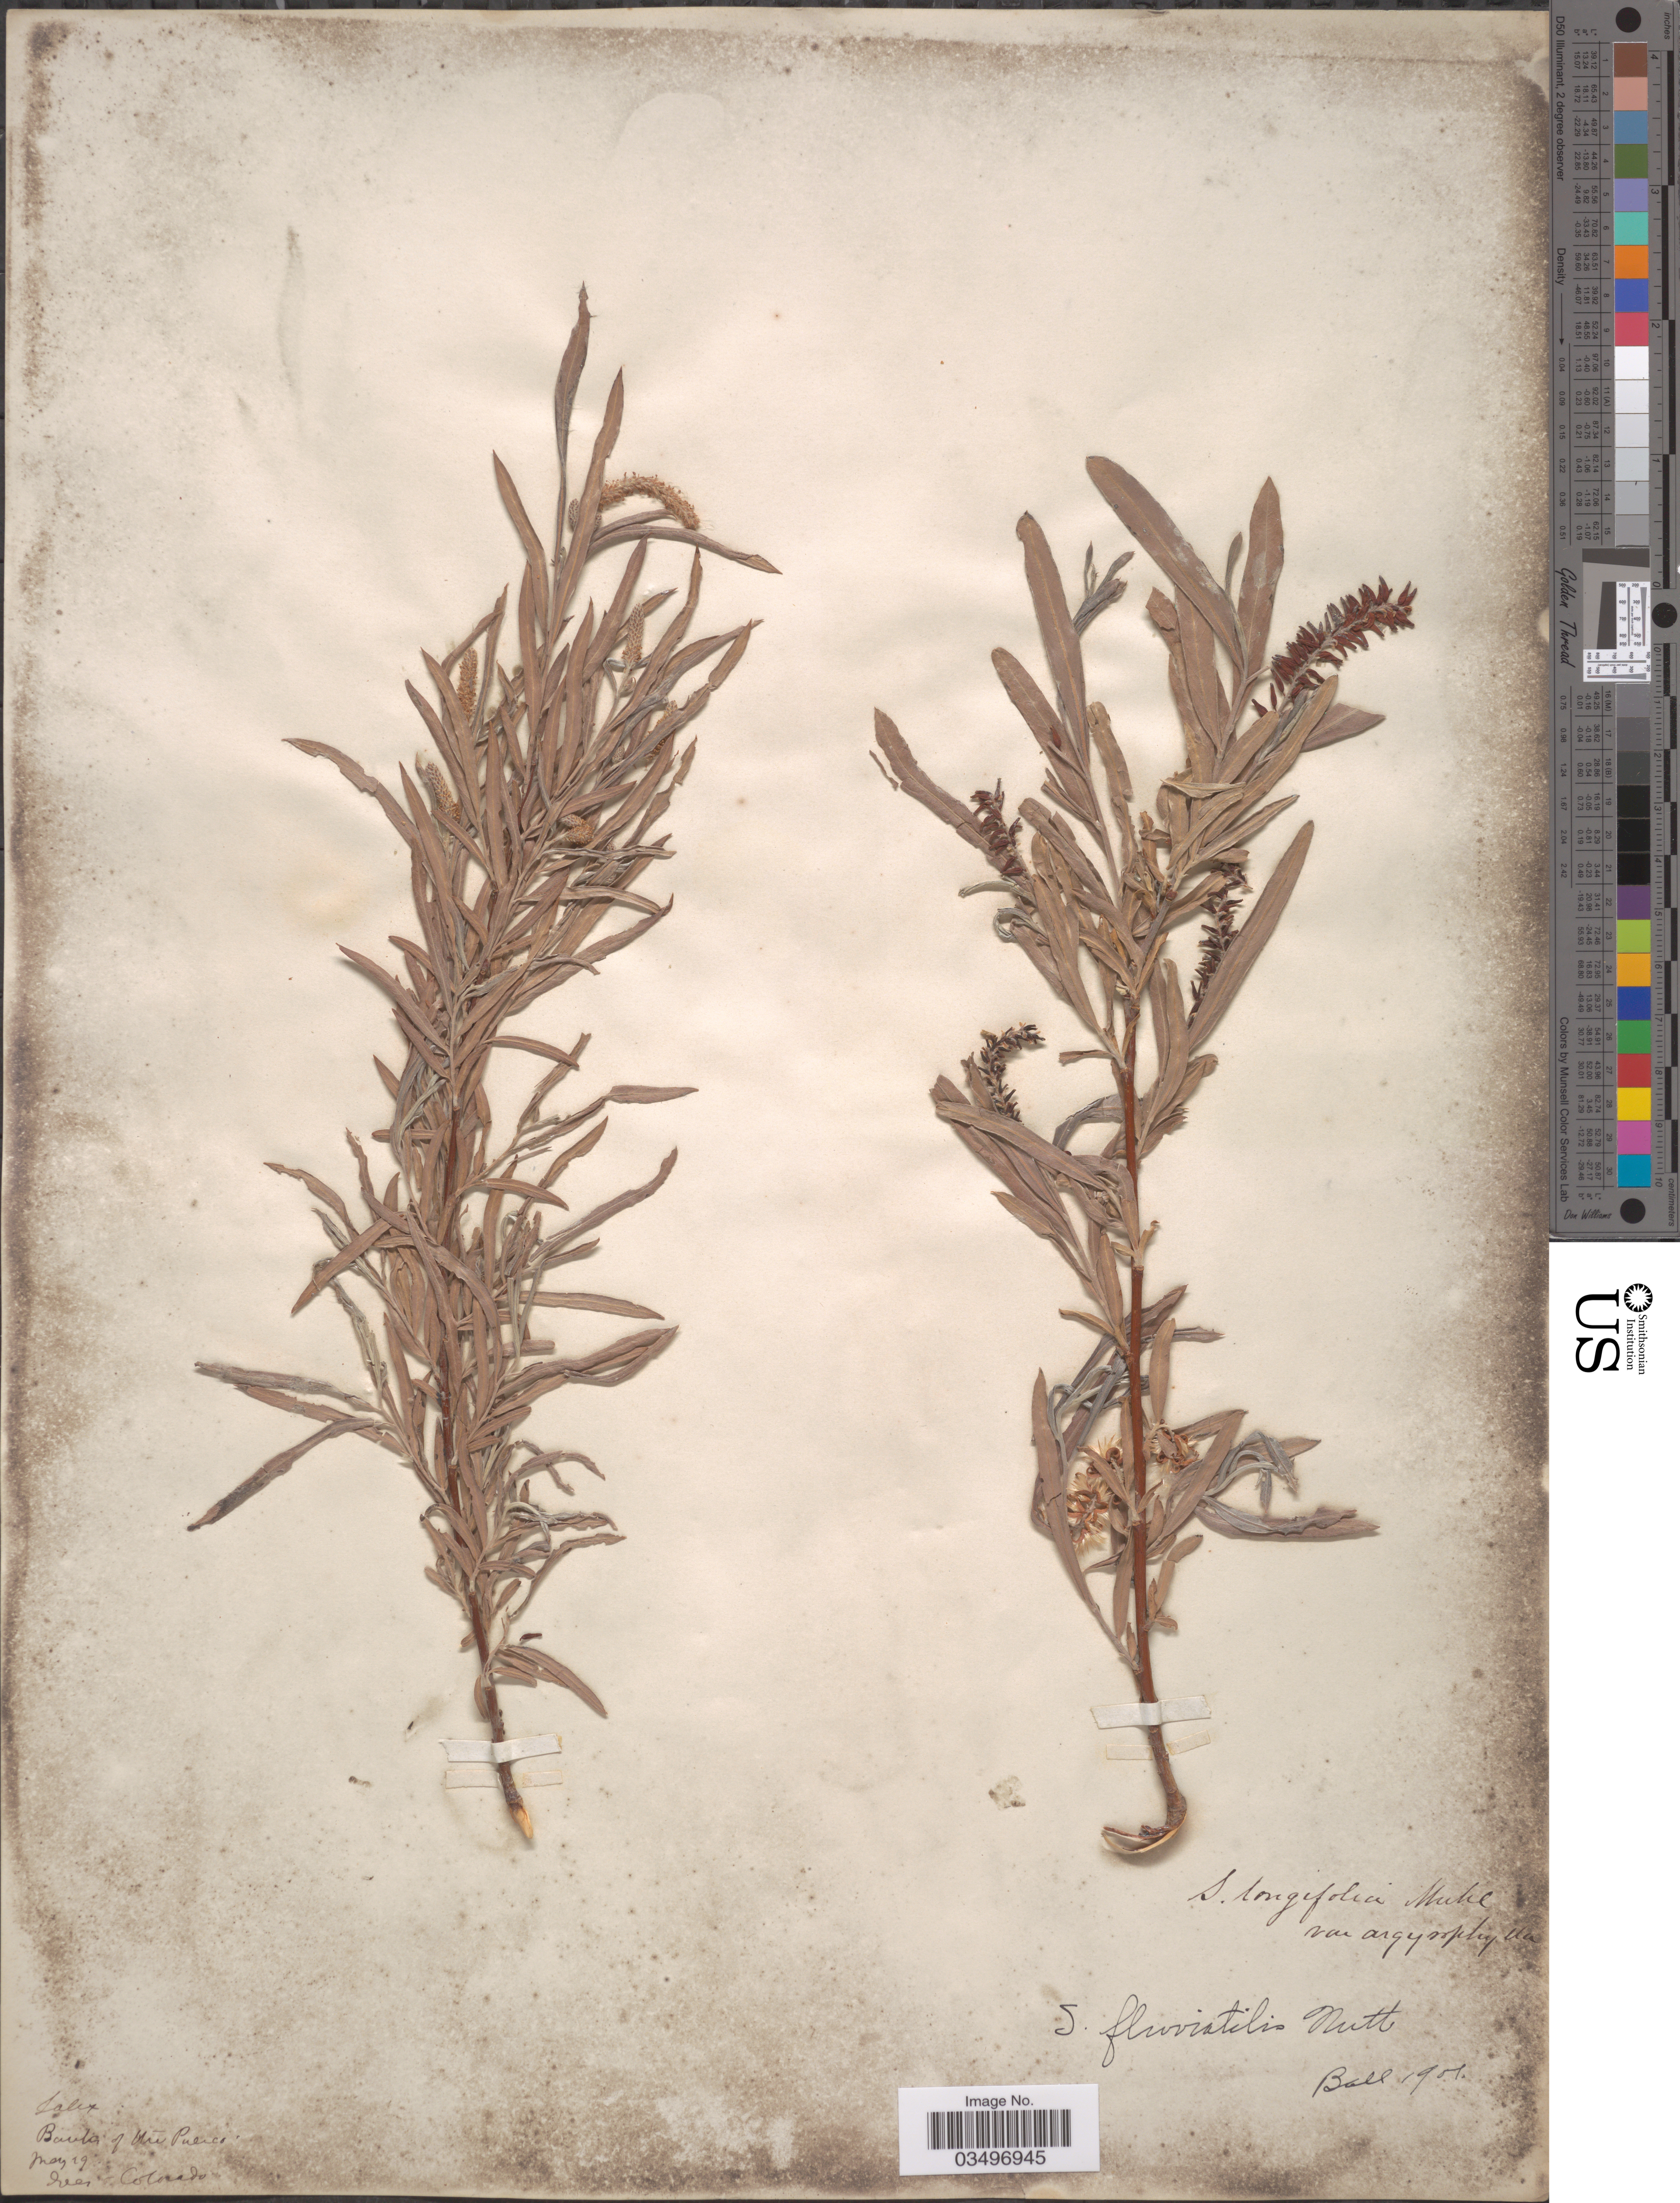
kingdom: Plantae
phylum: Tracheophyta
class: Magnoliopsida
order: Malpighiales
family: Salicaceae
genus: Salix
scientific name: Salix exigua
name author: Nutt.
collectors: -- Ball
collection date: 1901